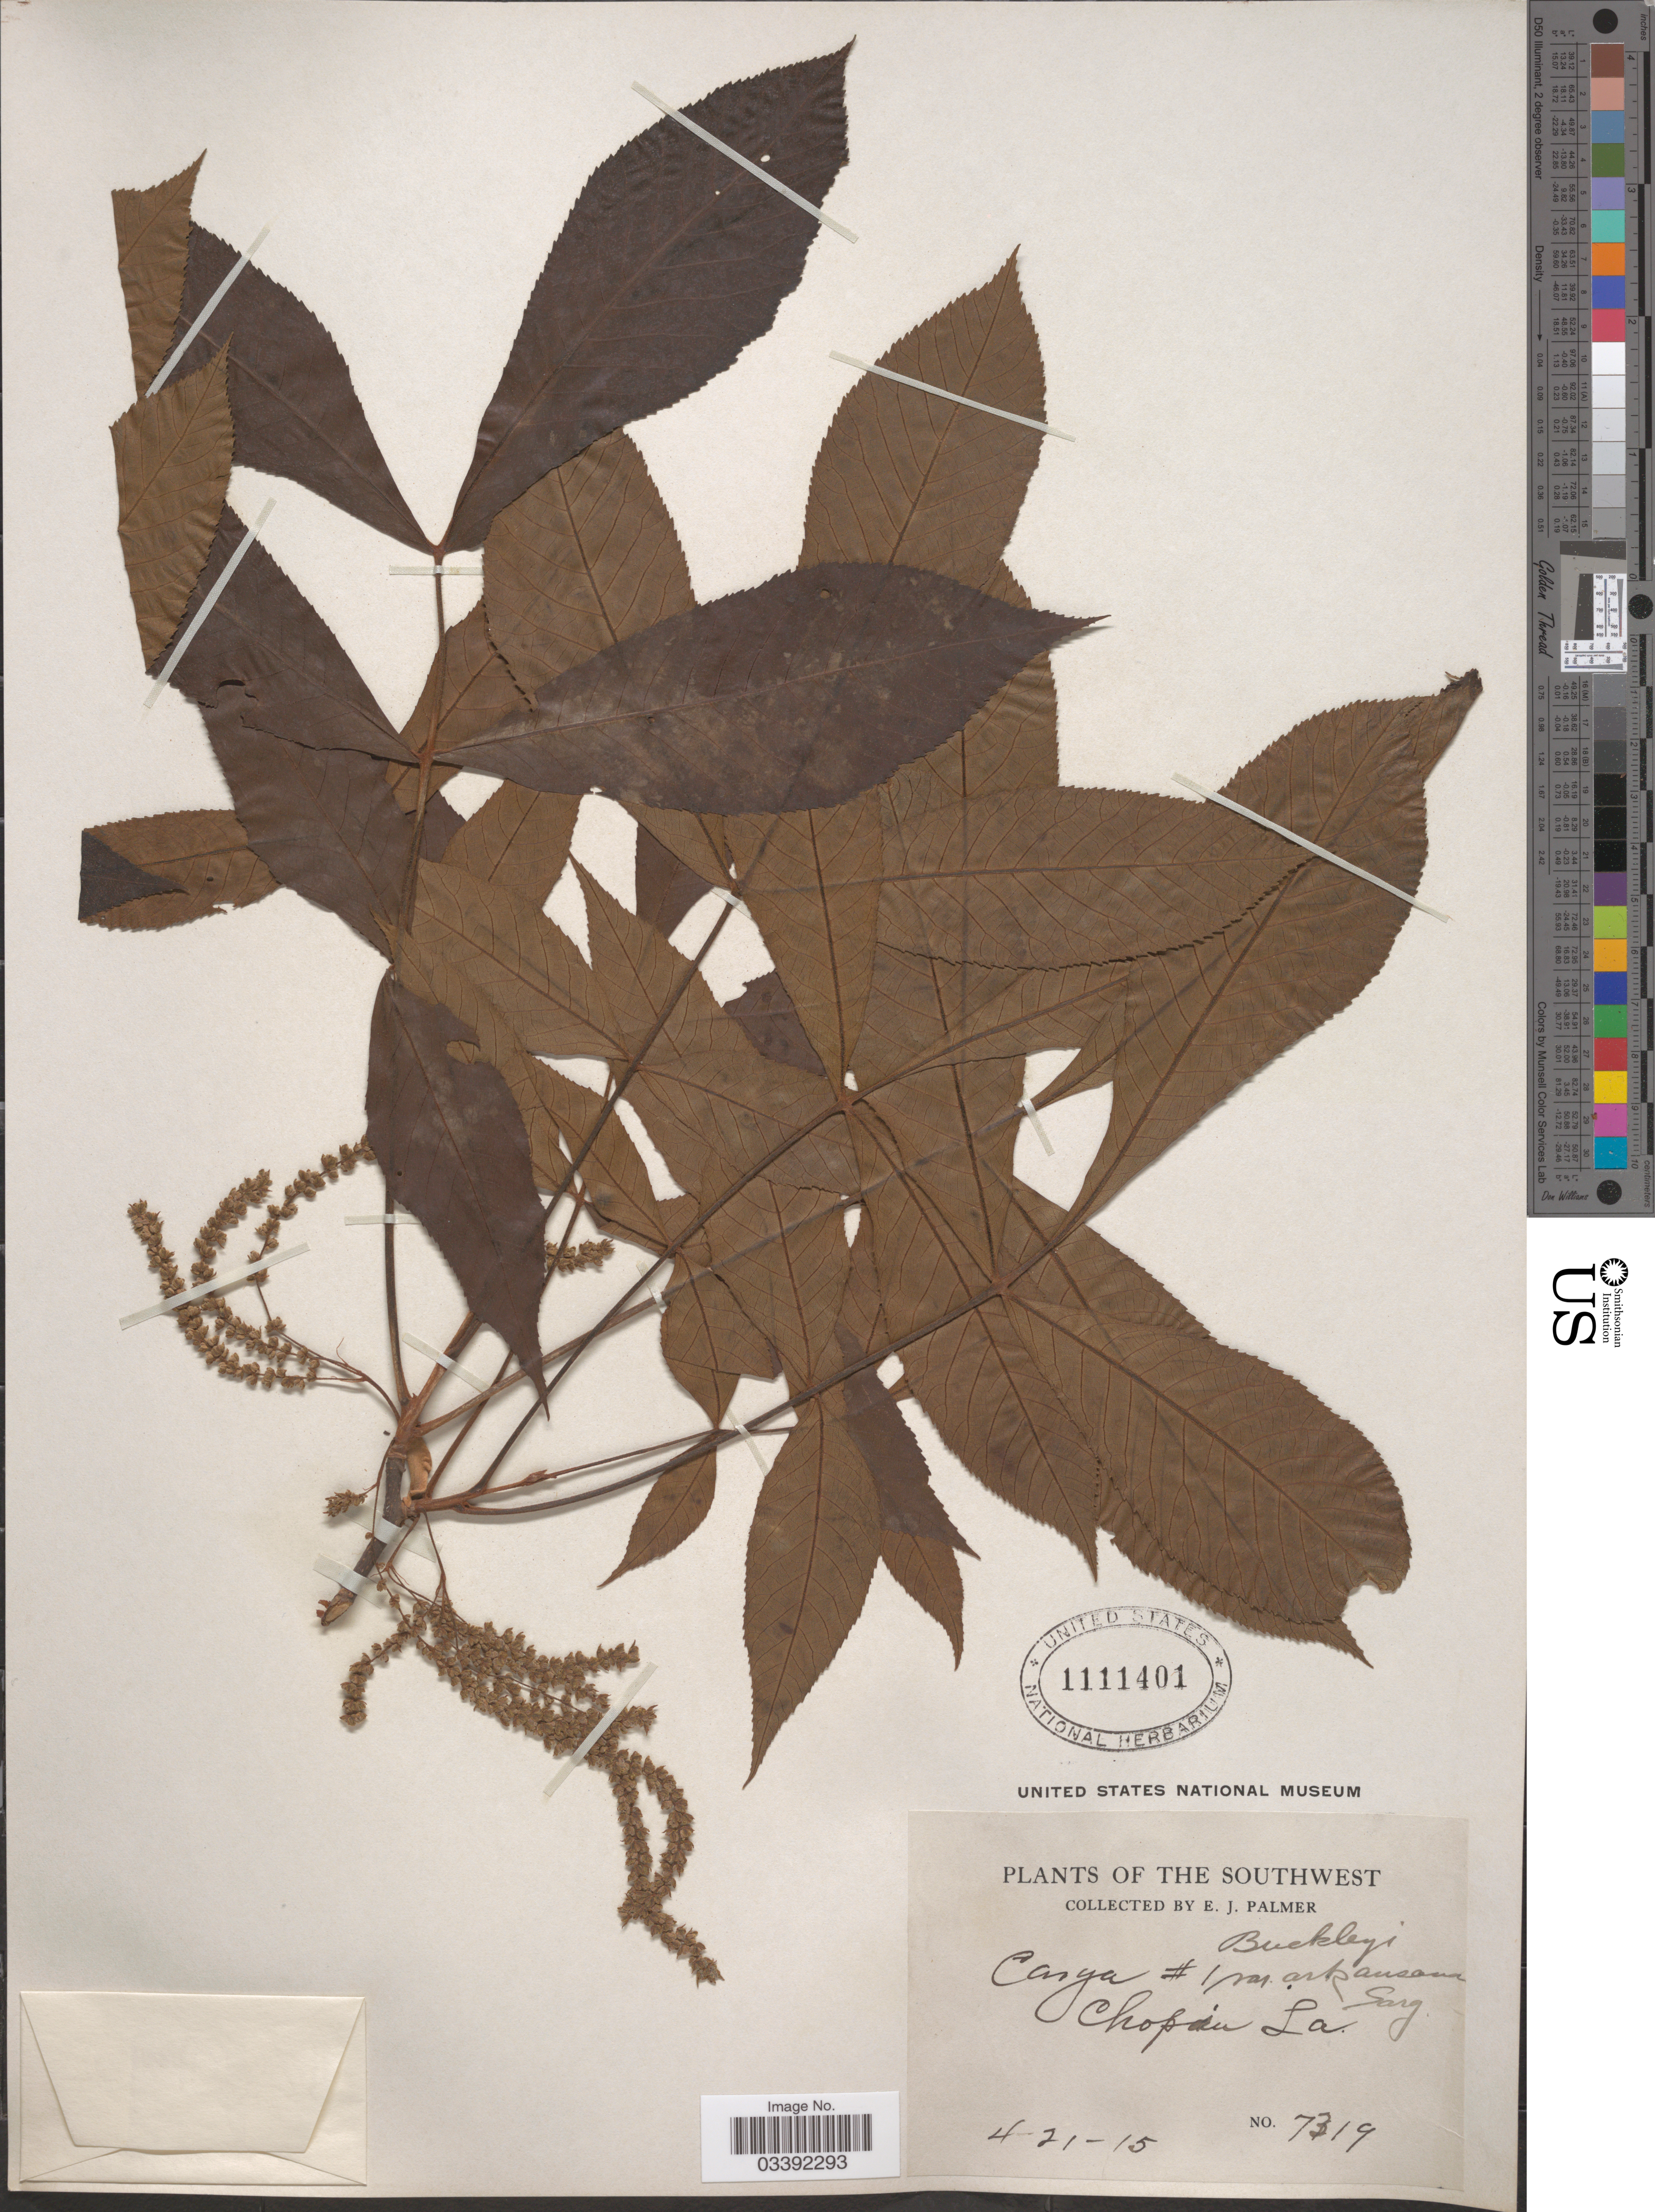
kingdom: Plantae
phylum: Tracheophyta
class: Magnoliopsida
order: Fagales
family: Juglandaceae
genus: Carya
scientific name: Carya texana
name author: Buckley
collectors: E. J. Palmer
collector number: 7319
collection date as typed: Transcribed d/m/y: 21/4/15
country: United States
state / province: Louisiana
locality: Southwest. Chopin.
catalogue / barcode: US 1111401